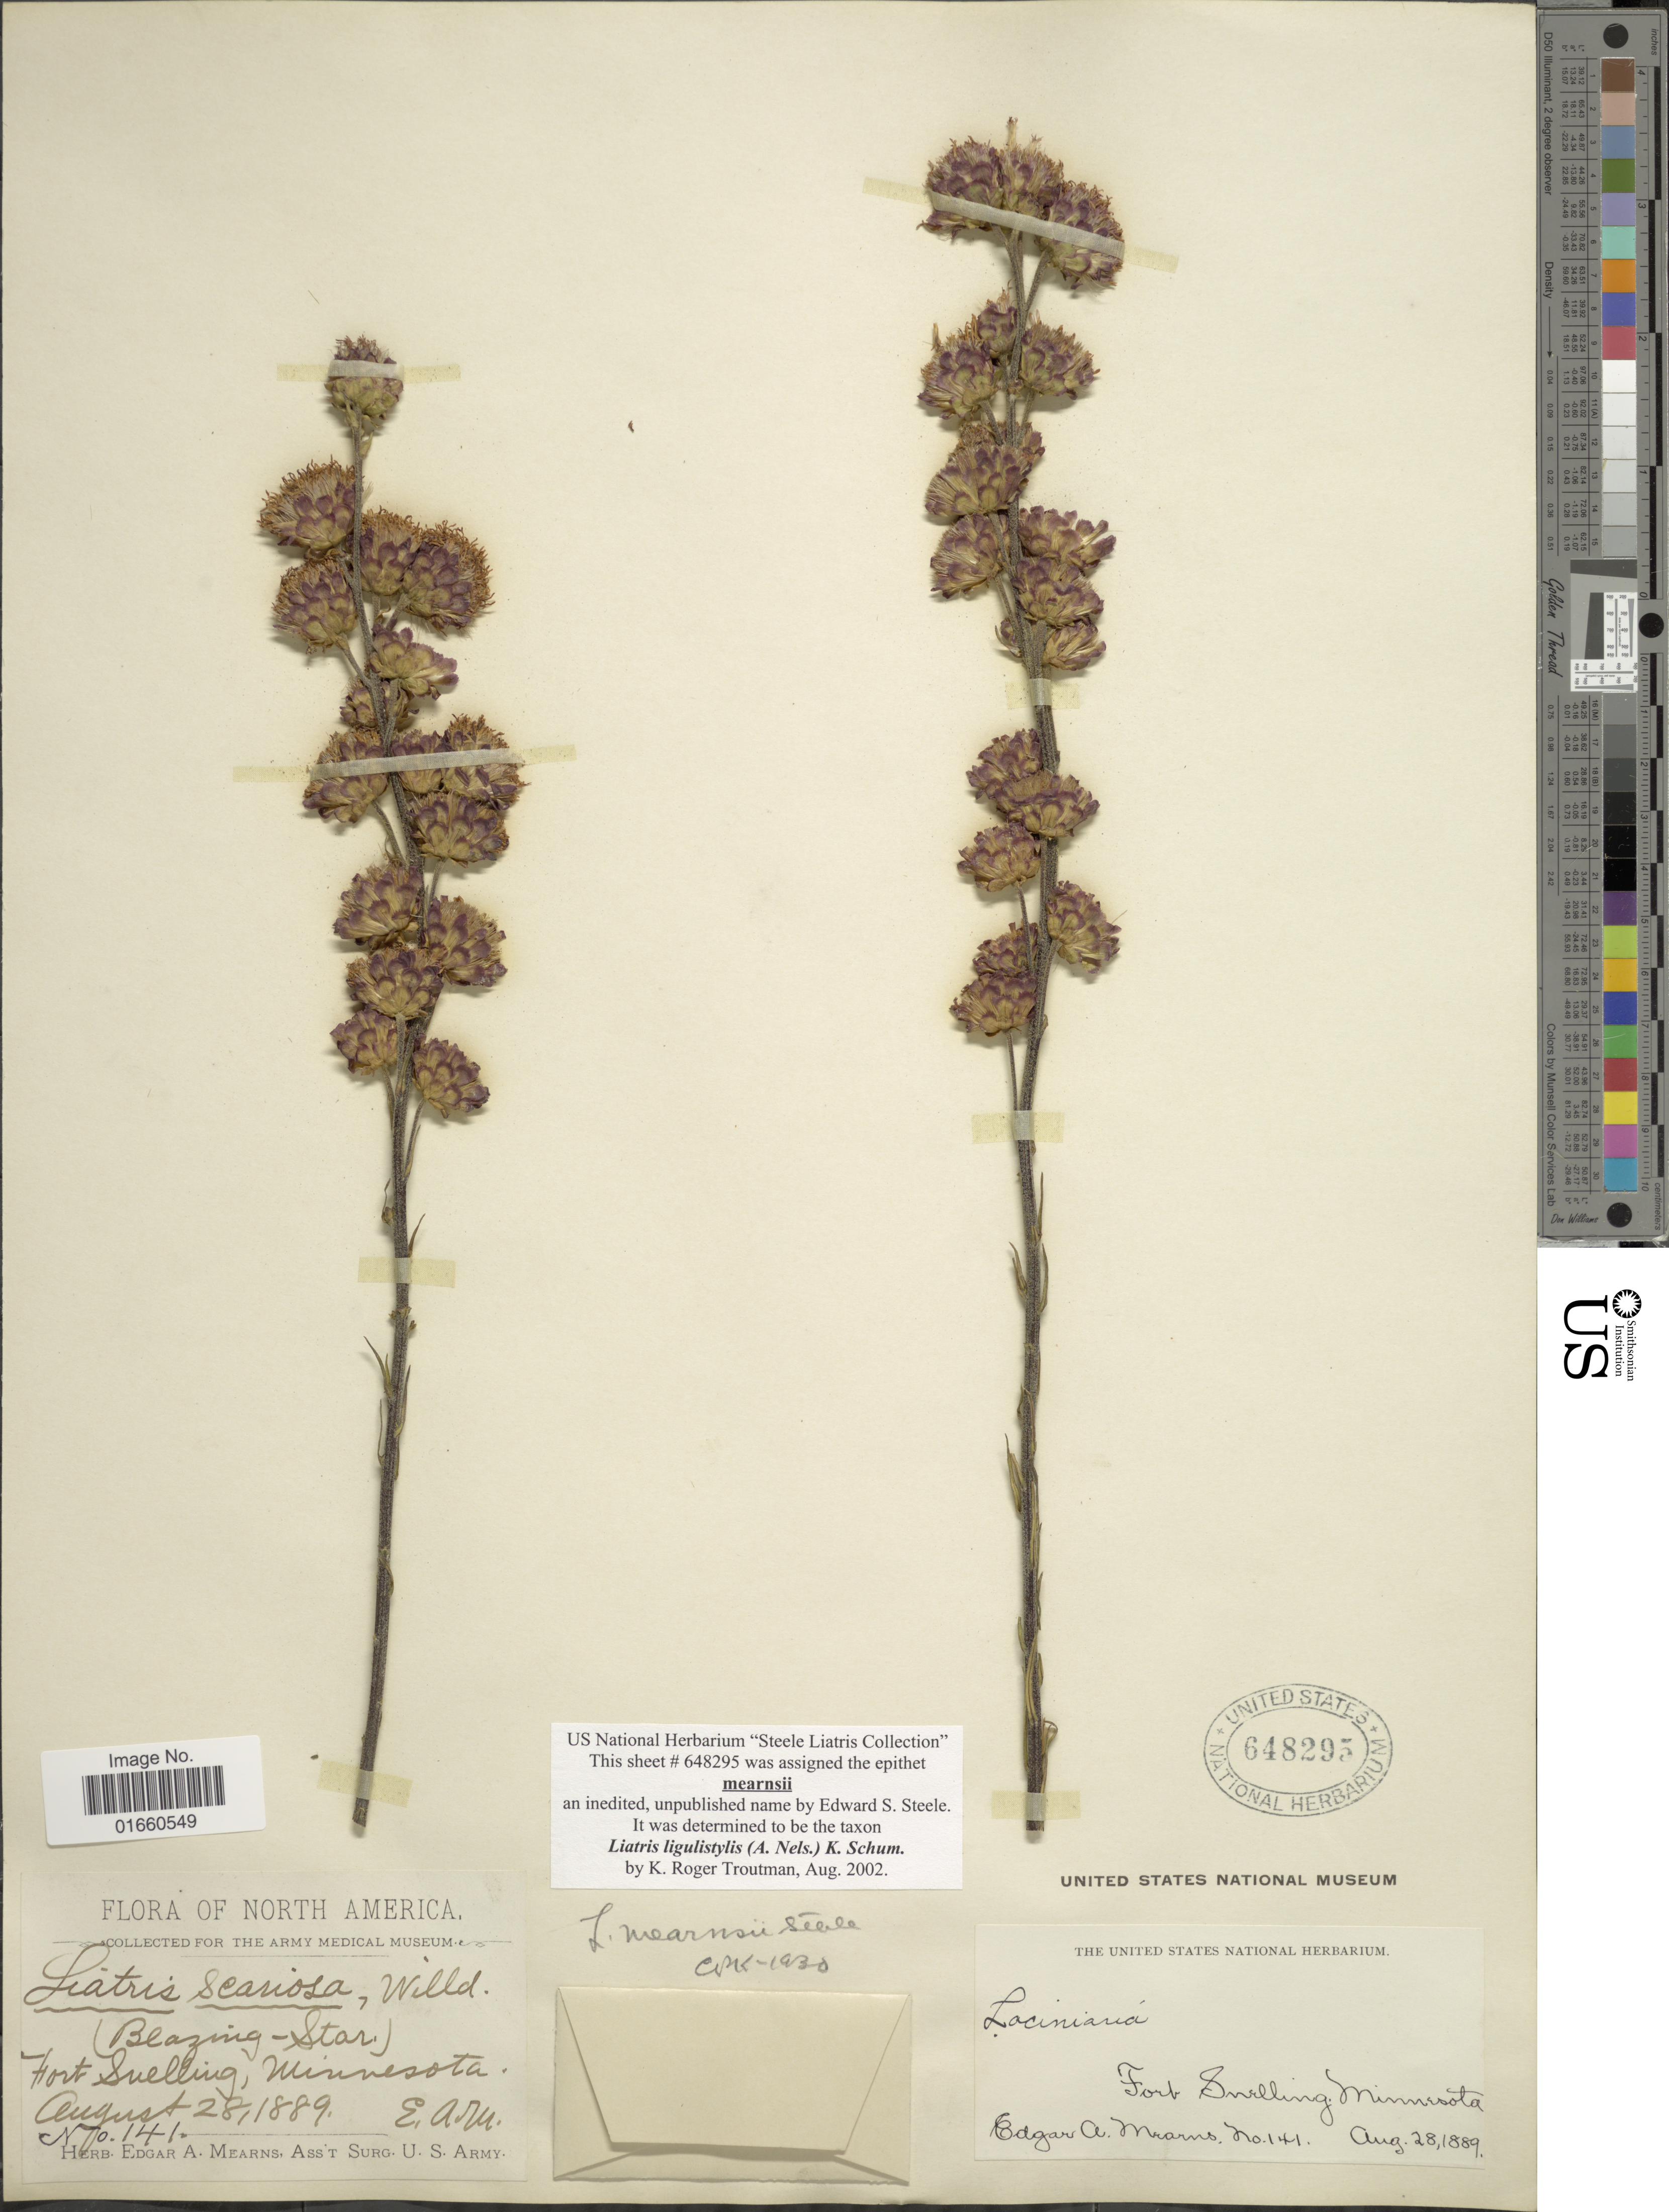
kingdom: Plantae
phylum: Tracheophyta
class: Magnoliopsida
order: Asterales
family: Asteraceae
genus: Liatris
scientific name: Liatris ligulistylis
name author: (A. Nelson) K. Schum.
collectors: E. A. Mearns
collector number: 141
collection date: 1889-08-28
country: United States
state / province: Minnesota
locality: Fort Snelling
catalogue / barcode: US 648295